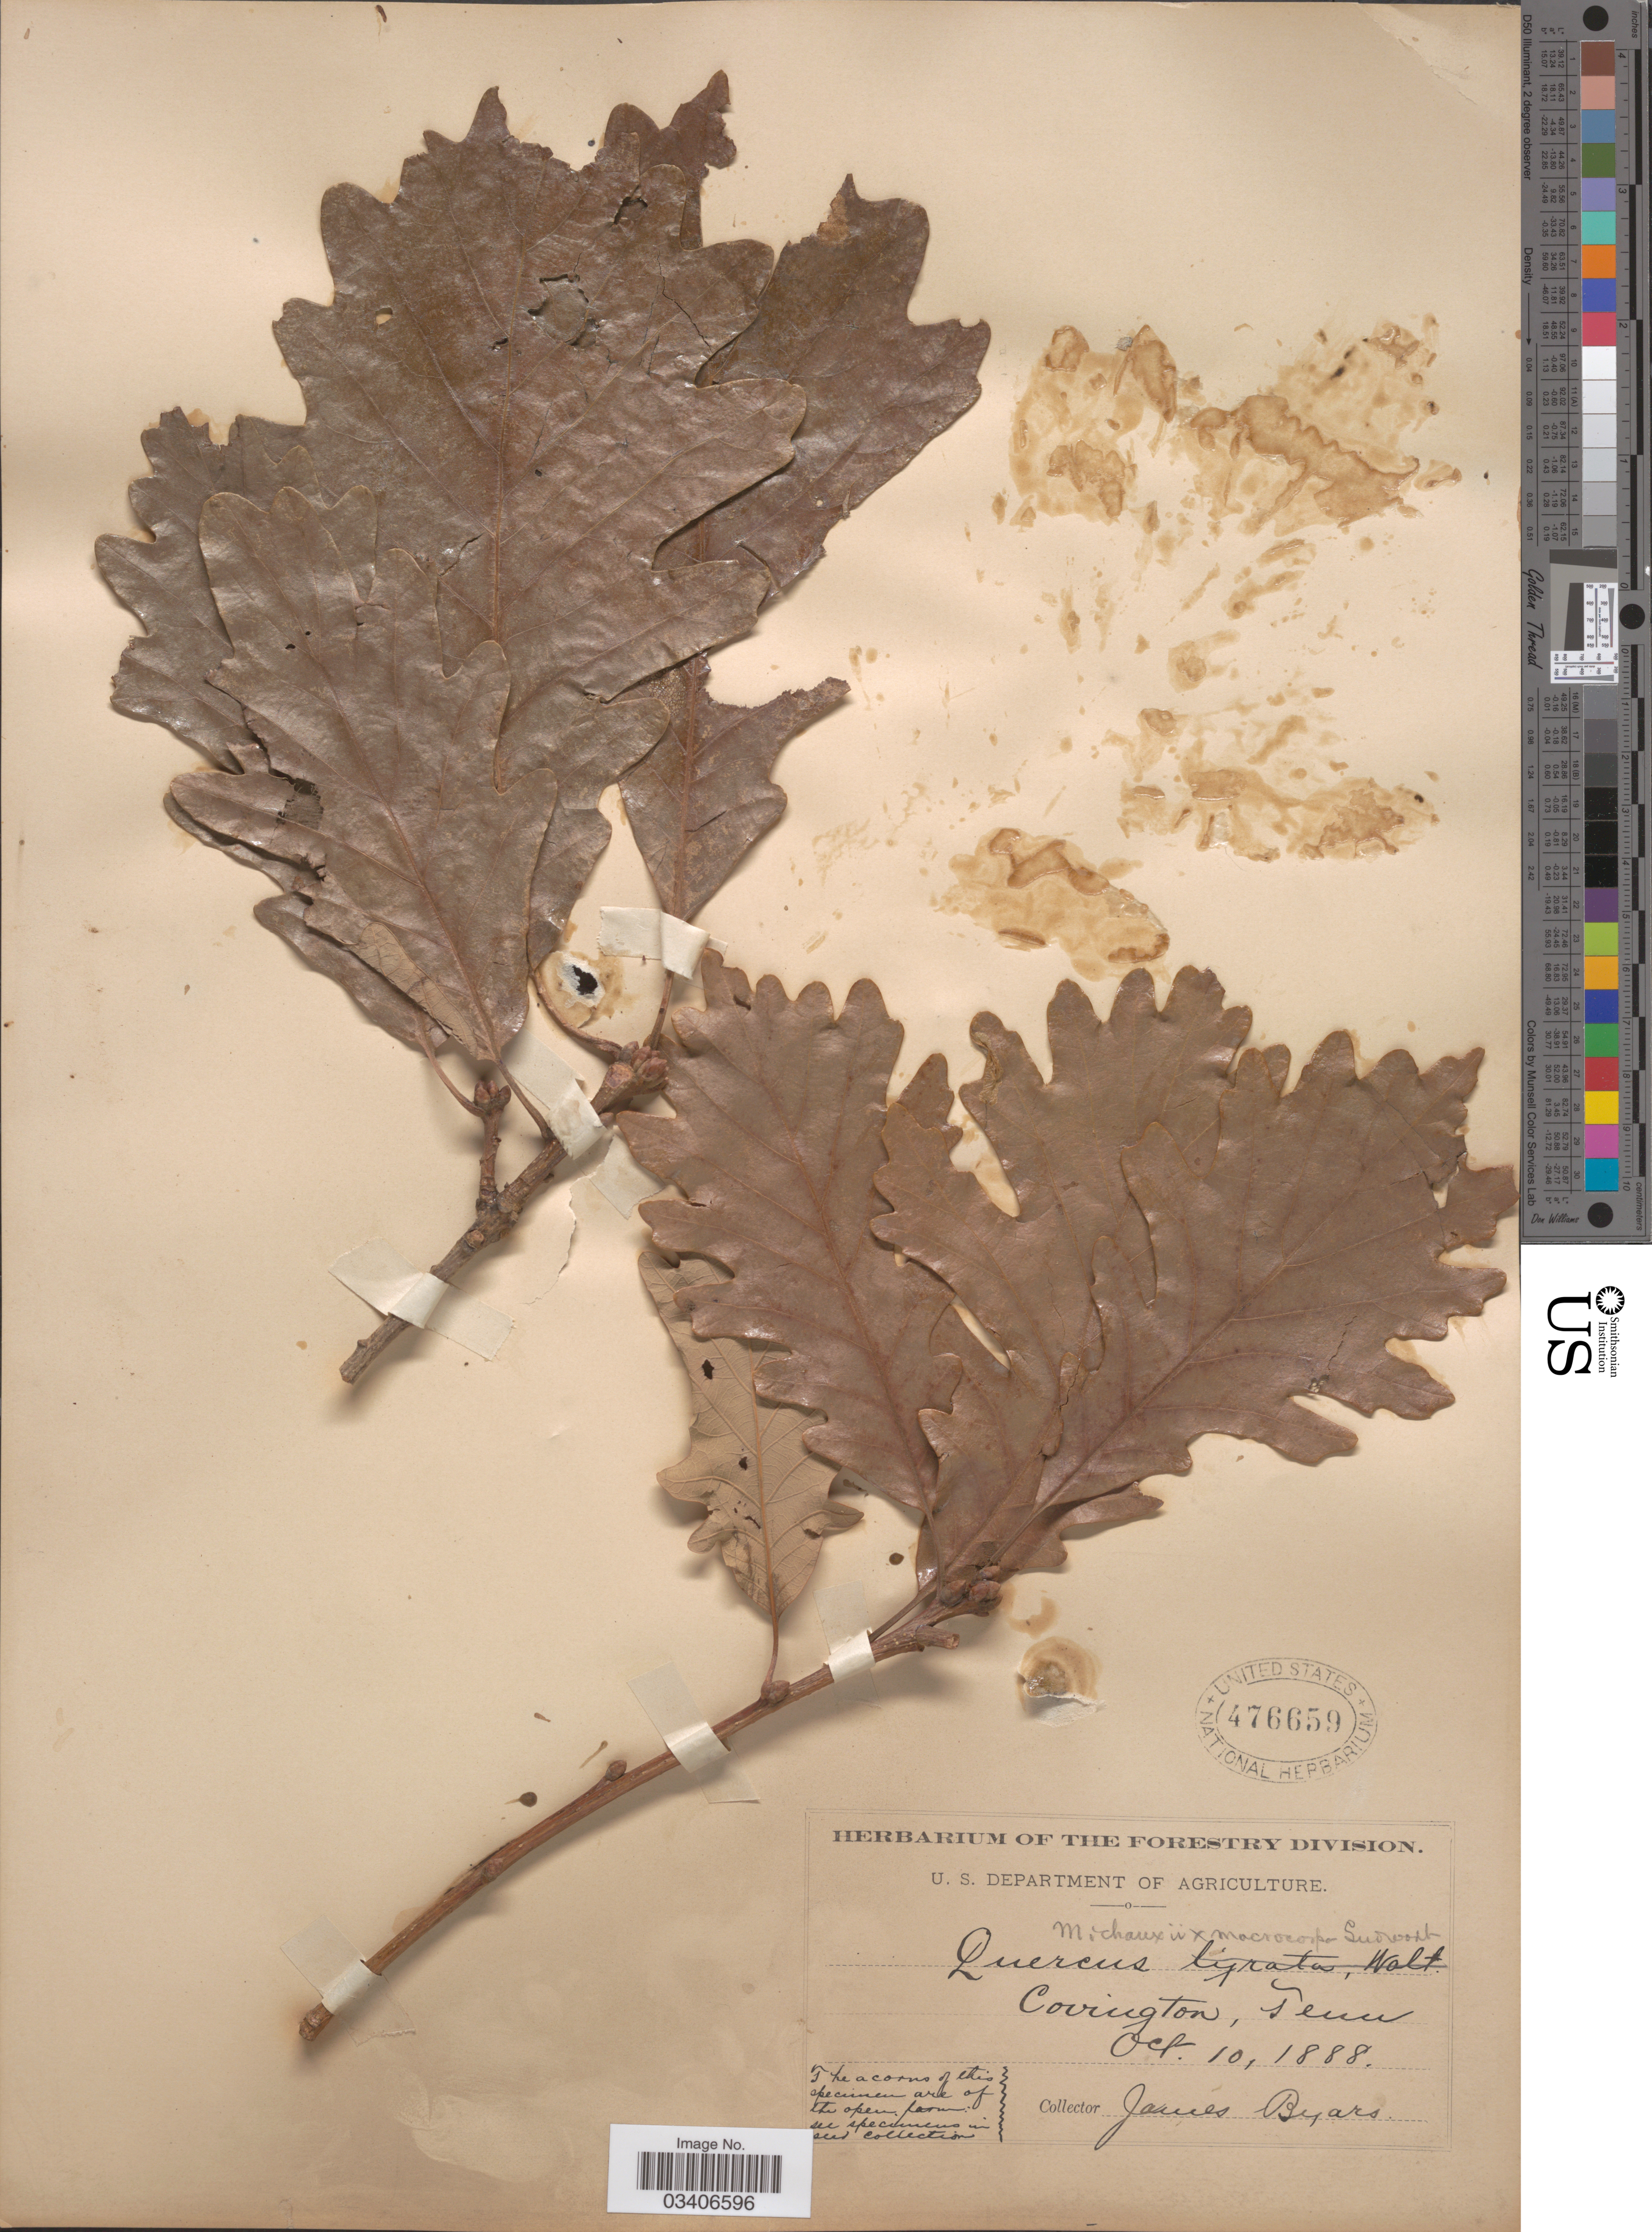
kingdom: Plantae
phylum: Tracheophyta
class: Magnoliopsida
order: Fagales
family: Fagaceae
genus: Quercus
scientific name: Quercus x byarsii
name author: Sudw. ex Trel.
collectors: J. Byars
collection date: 1888-10-10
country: United States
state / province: Tennessee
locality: Covington.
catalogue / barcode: US 476659